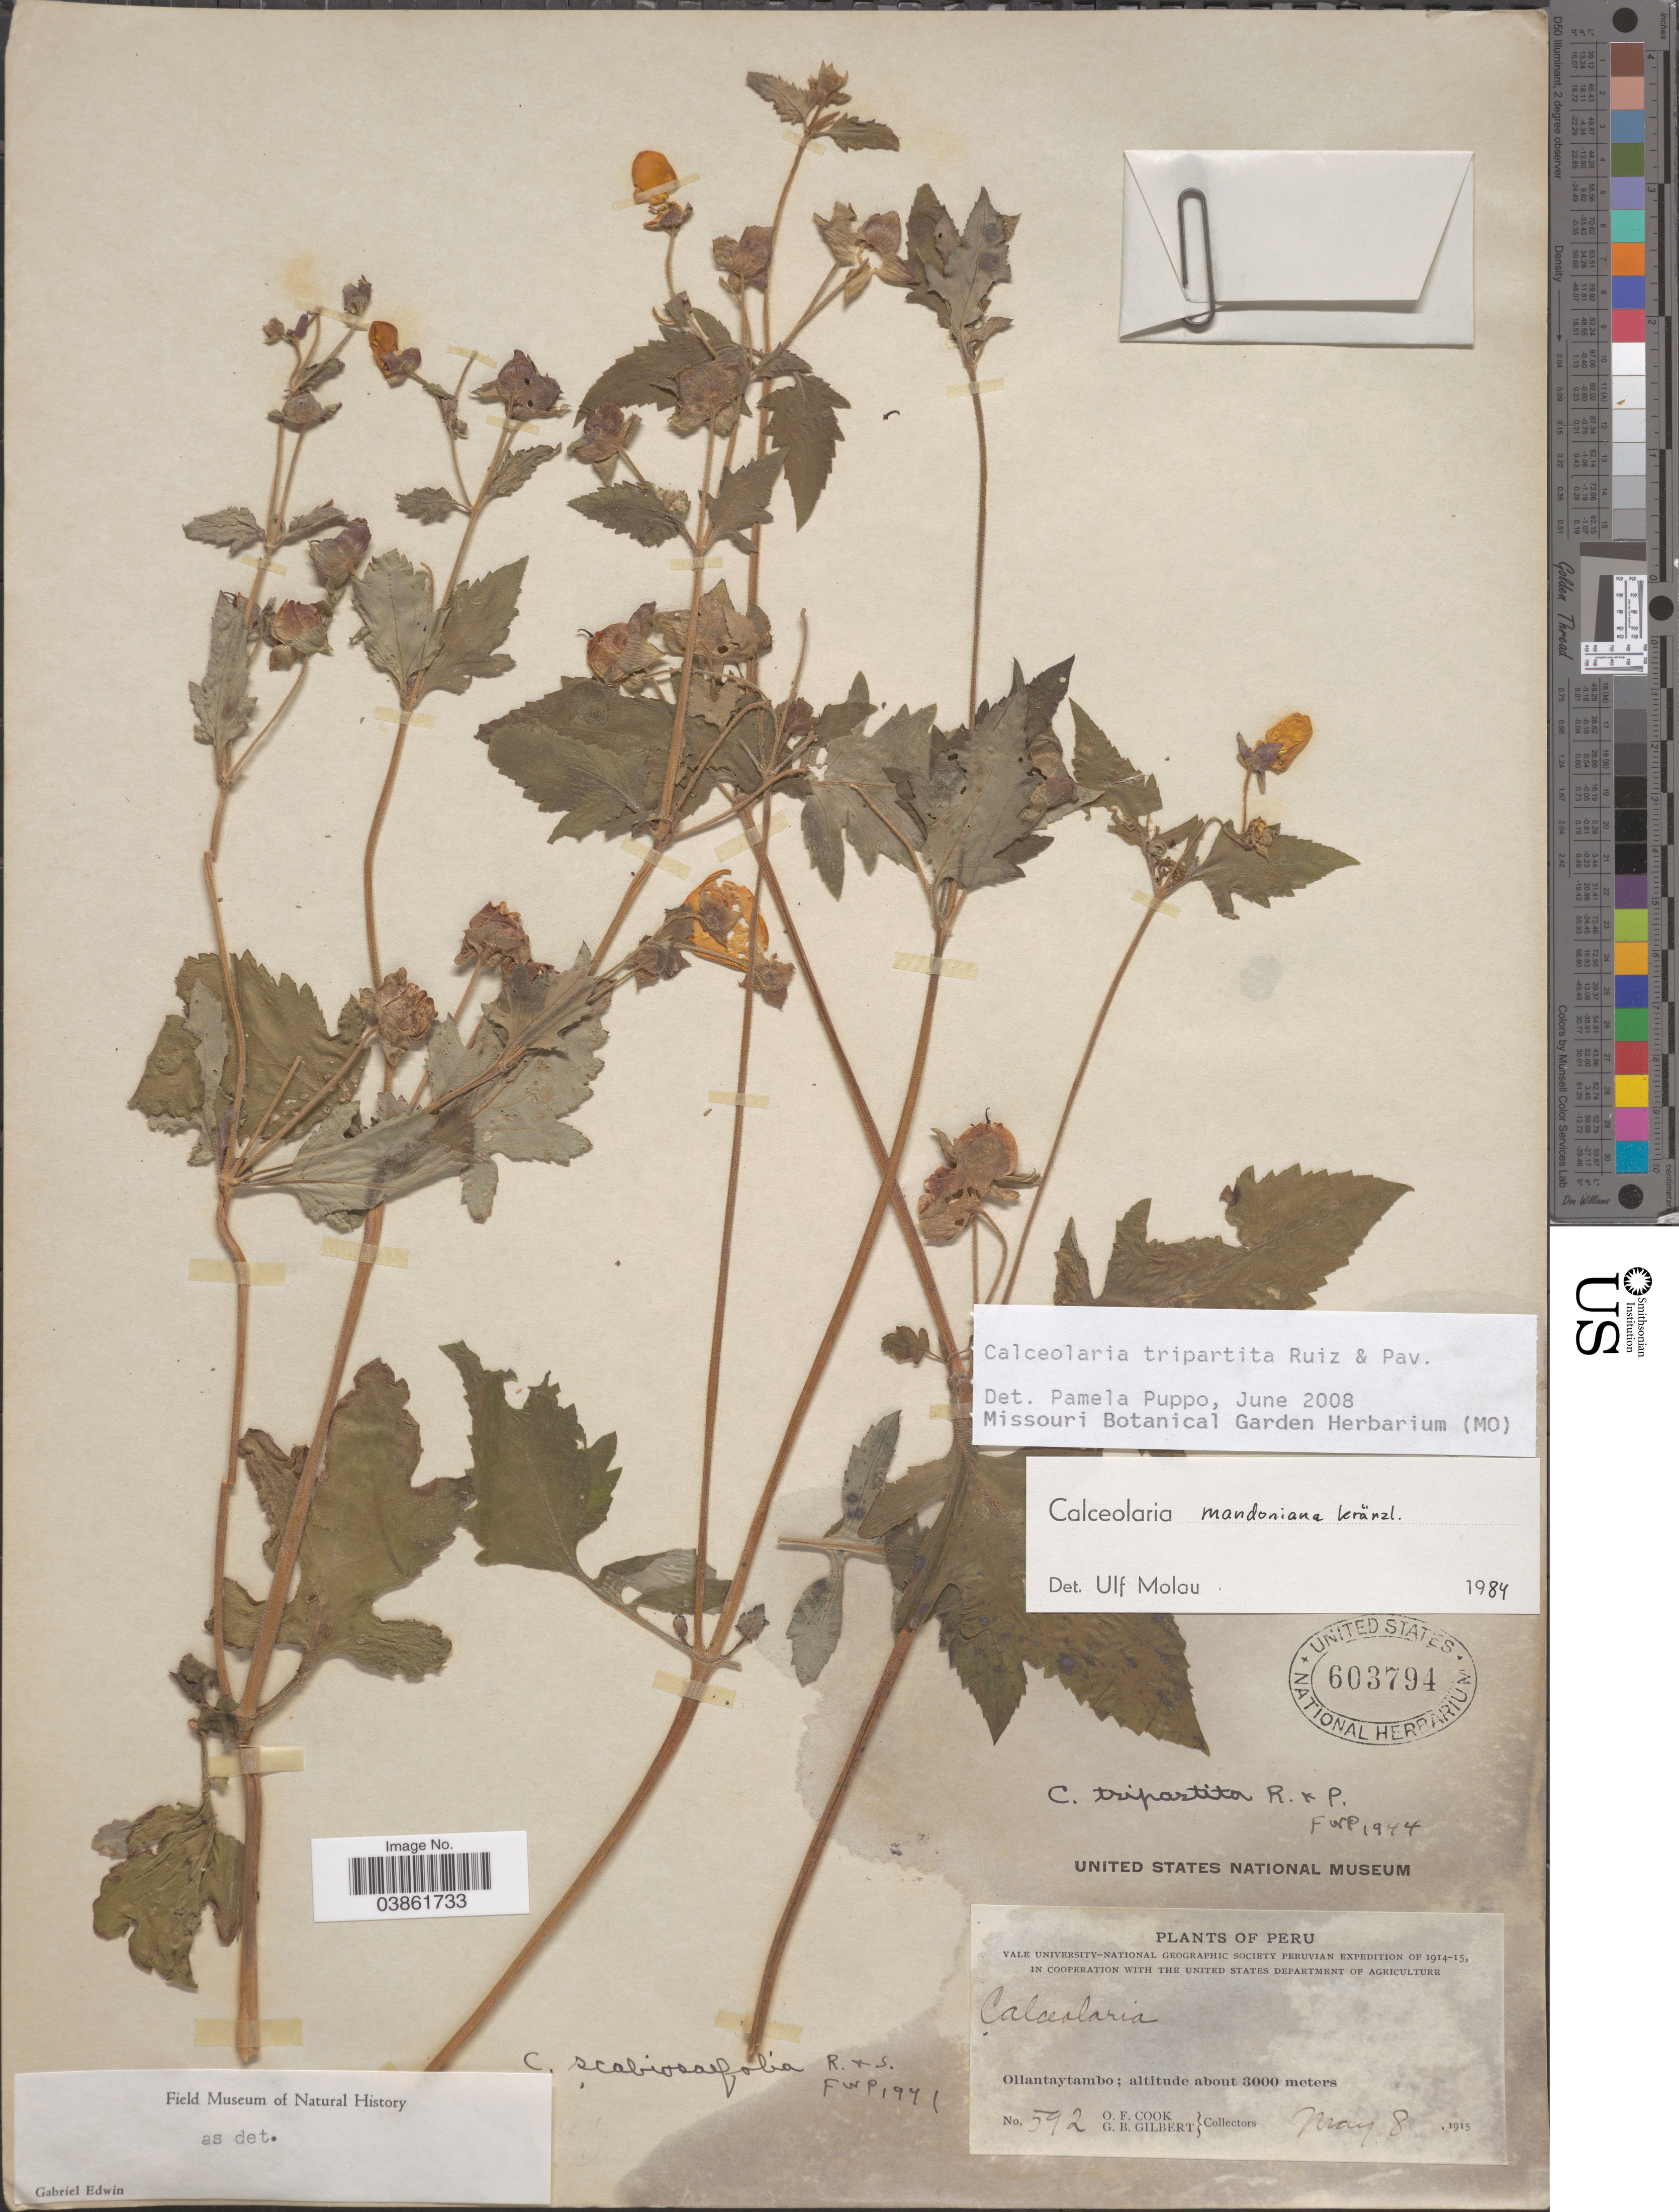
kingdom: Plantae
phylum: Tracheophyta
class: Magnoliopsida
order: Lamiales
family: Calceolariaceae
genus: Calceolaria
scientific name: Calceolaria tripartita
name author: Ruiz & Pav.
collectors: O. F. Cook & G. B. Gilbert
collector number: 592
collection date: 1915-05-08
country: Peru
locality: Ollantaytambo.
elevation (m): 3000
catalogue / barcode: US 603794